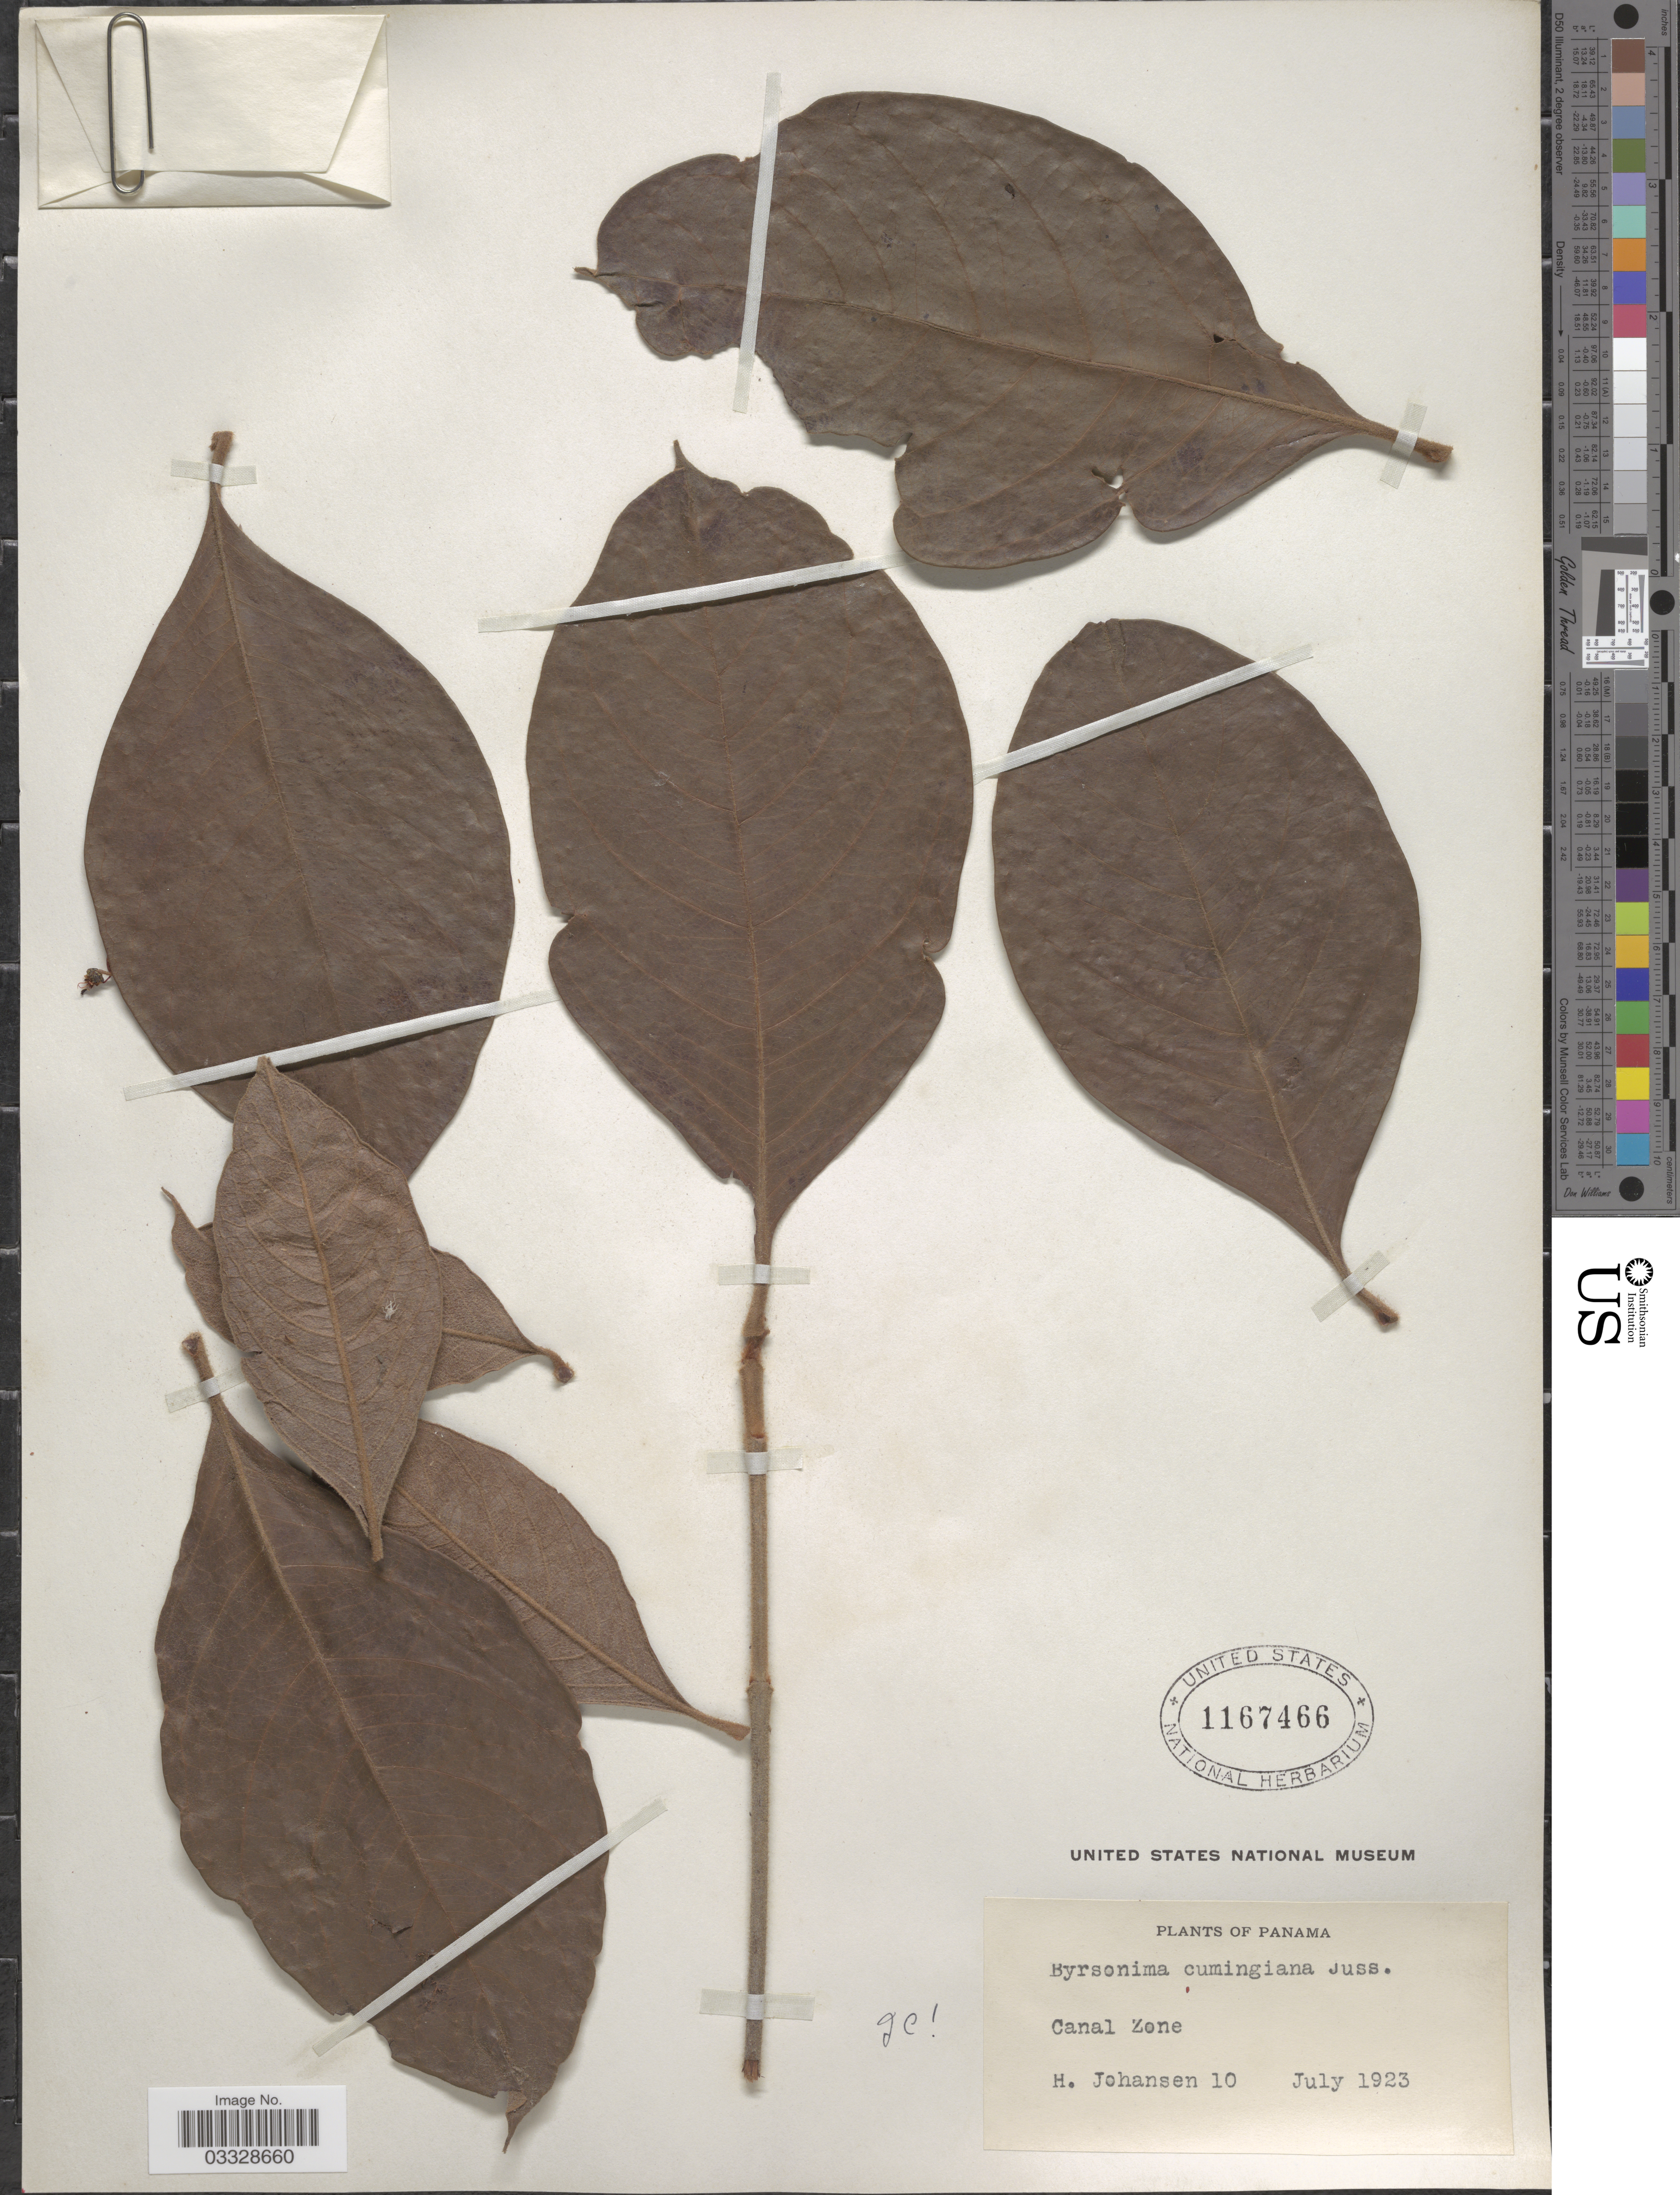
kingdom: Plantae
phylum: Tracheophyta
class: Magnoliopsida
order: Malpighiales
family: Malpighiaceae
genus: Byrsonima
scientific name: Byrsonima crassifolia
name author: (L.) Kunth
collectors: H. Johansen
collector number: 10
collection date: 1923-07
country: Panama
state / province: Colón / Panamá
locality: Canal Zone.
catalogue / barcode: US 1167466